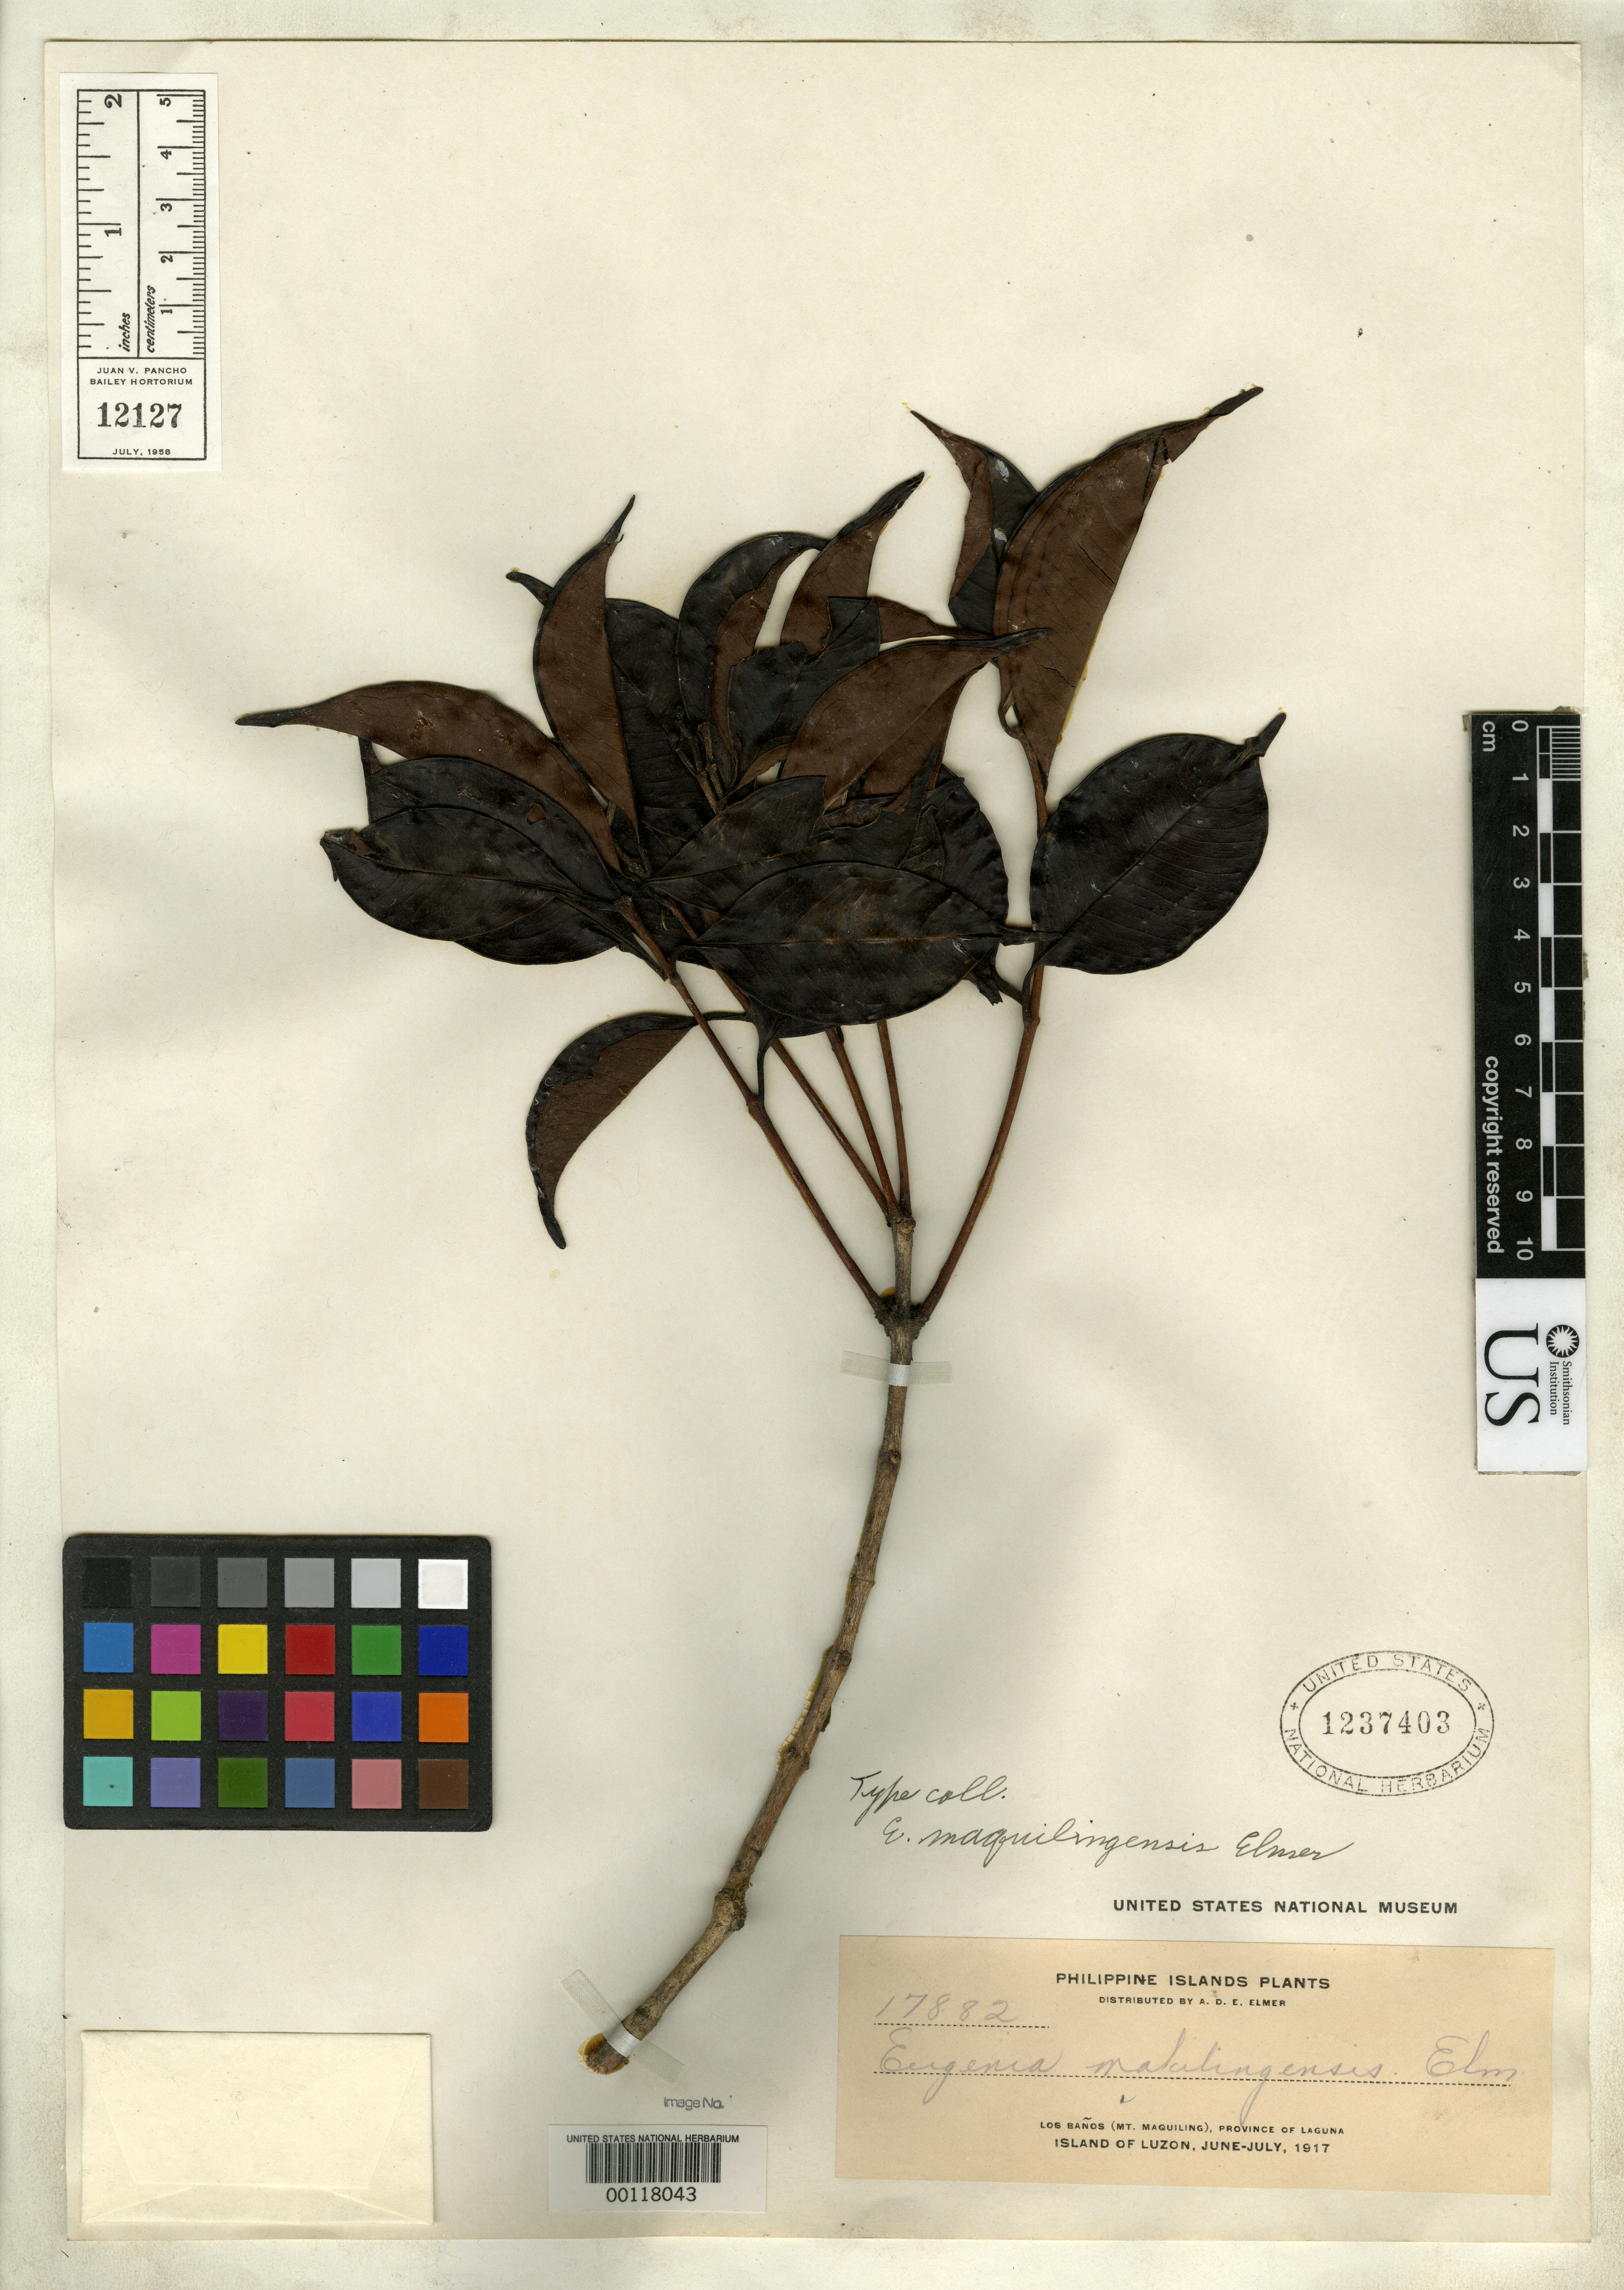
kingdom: Plantae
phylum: Tracheophyta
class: Magnoliopsida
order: Myrtales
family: Myrtaceae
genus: Eugenia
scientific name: Eugenia maquilingensis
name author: Elmer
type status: Isotype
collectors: A. D. E. Elmer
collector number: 17882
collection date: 1917-06/1917-07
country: Philippines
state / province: Calabarzon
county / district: Laguna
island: Luzon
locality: Los Baños (Mt. Maquiling), Province of Laguna, Luzon.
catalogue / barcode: US 1237403